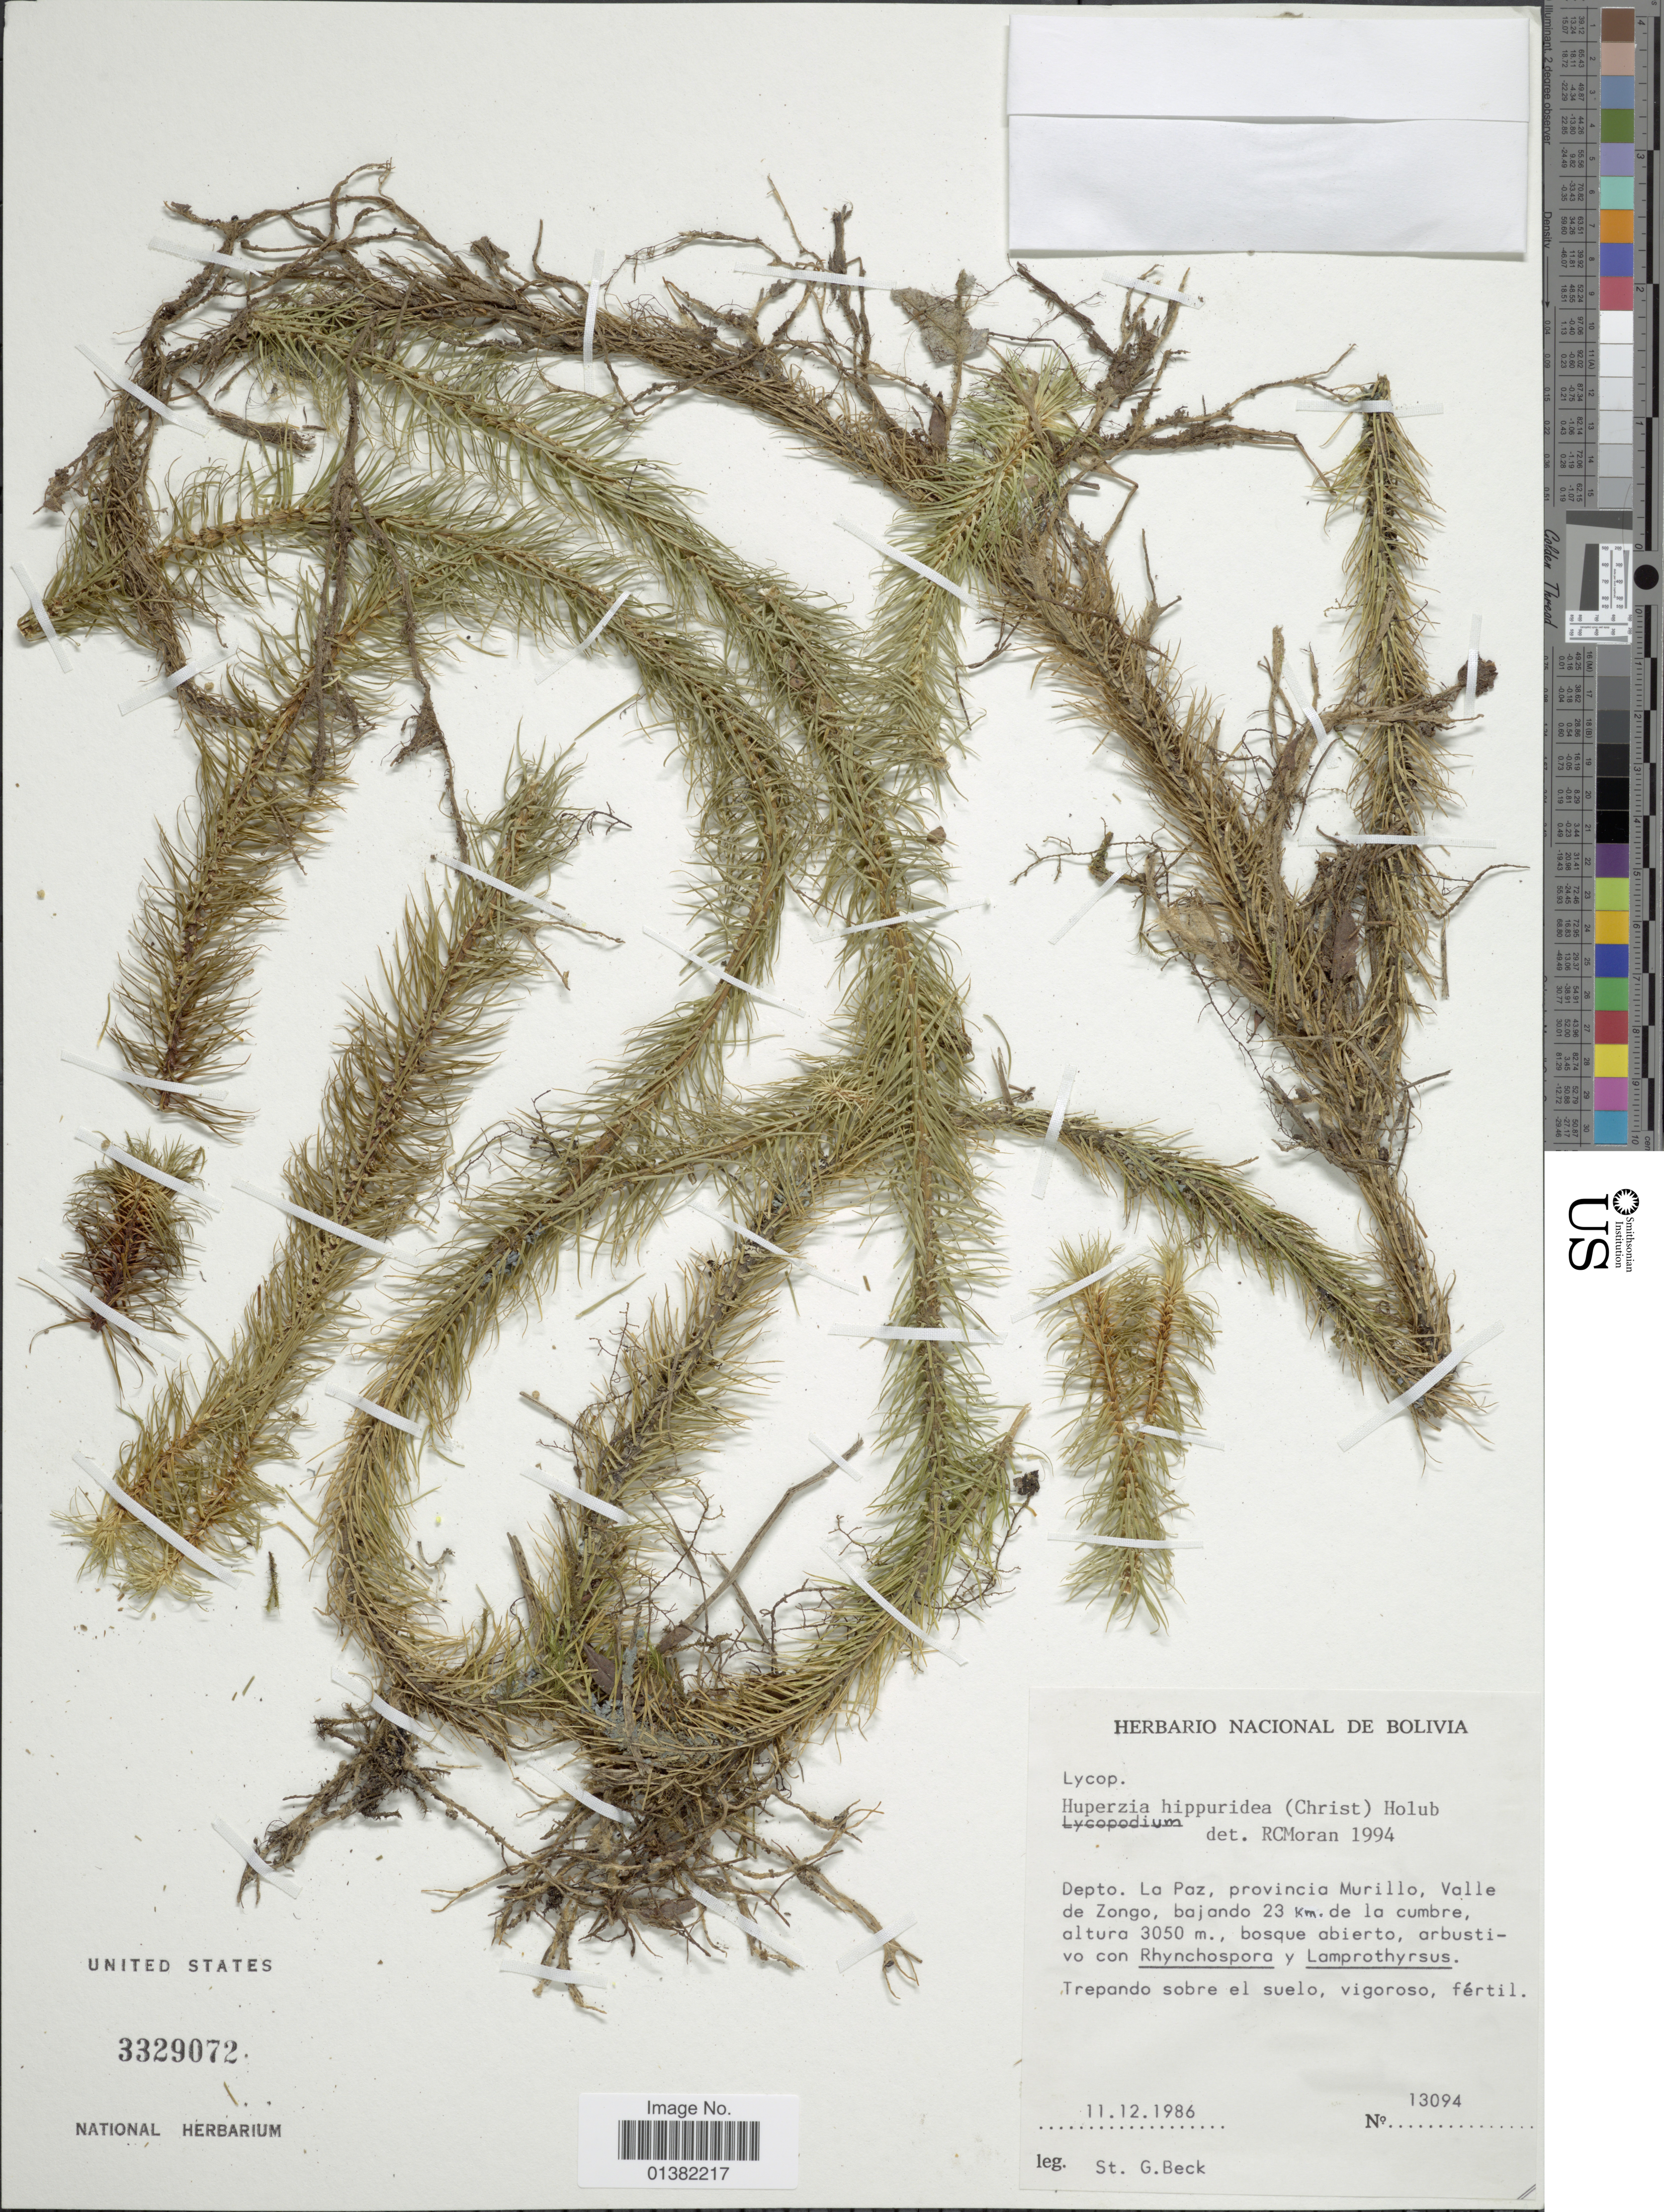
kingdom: Plantae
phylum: Tracheophyta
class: Lycopodiopsida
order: Lycopodiales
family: Lycopodiaceae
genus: Phlegmariurus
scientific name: Phlegmariurus hippurideus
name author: (Christ) B. Øllg.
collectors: S. G. Beck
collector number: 13094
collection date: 1986-12-11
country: Bolivia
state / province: La Paz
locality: Provincia Murillo, Valle de Zongo, bajando 23 km. de la cumbre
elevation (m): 3050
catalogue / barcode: US 3329072